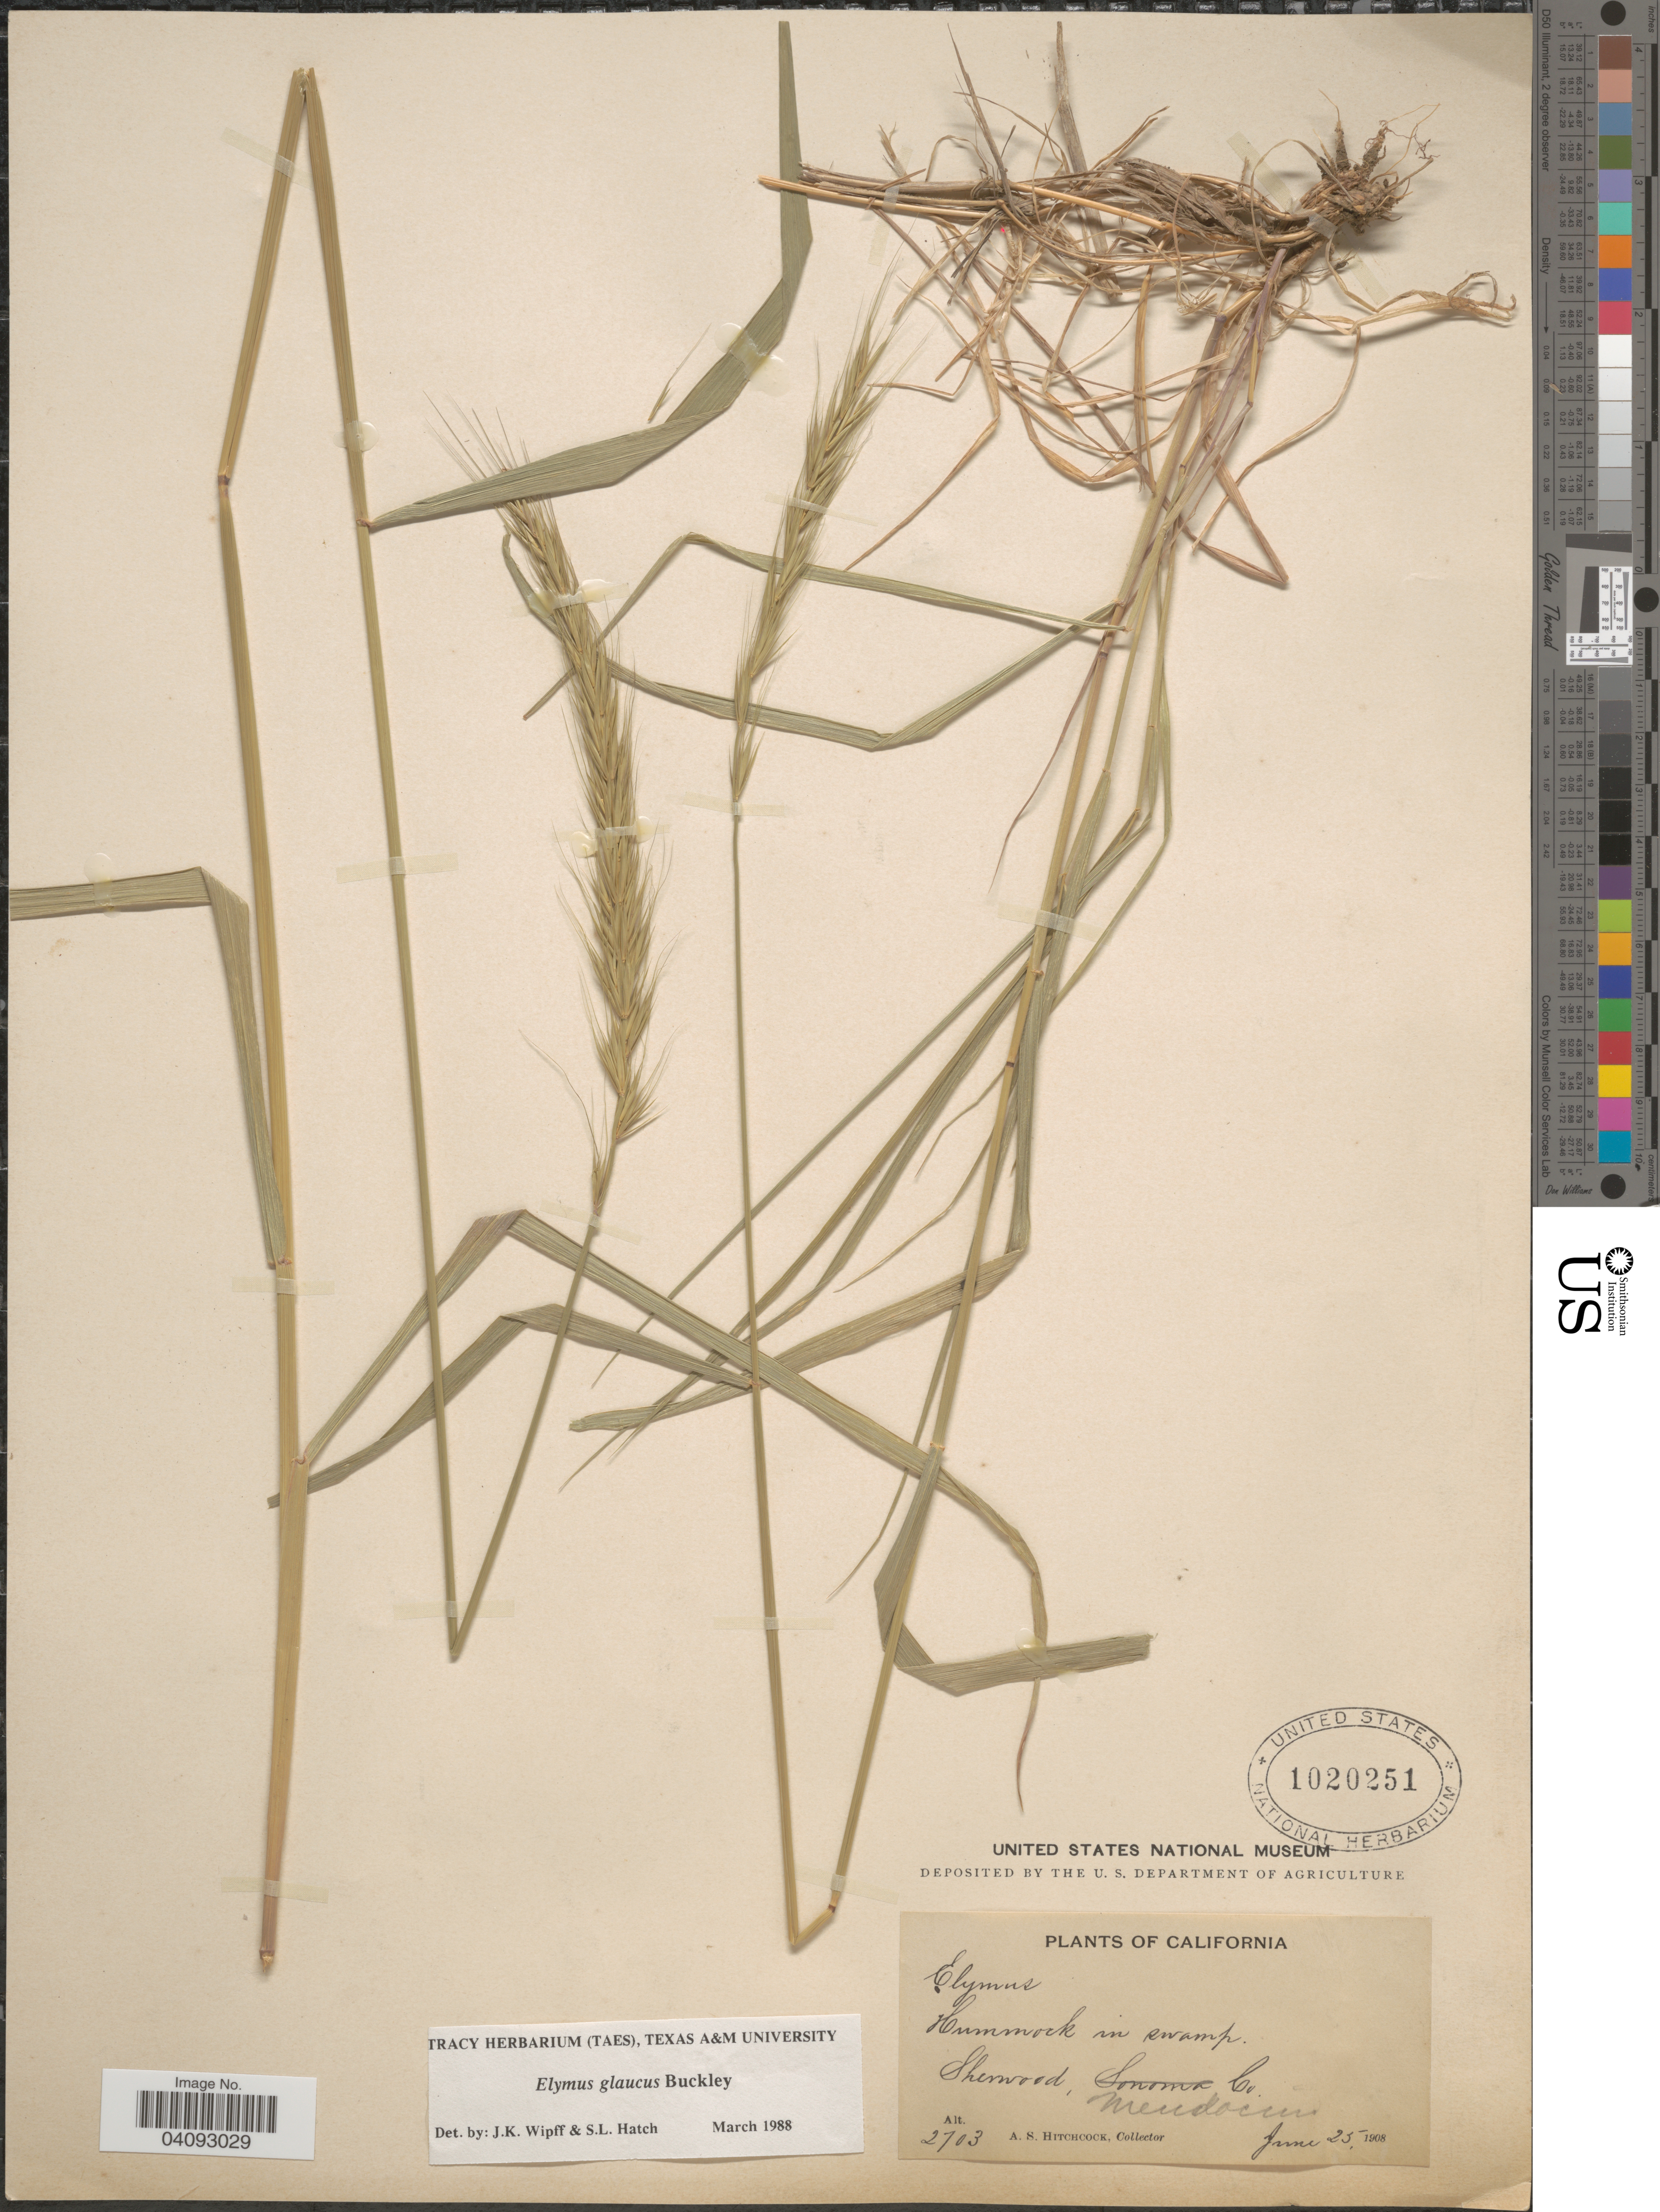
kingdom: Plantae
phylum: Tracheophyta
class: Liliopsida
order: Poales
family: Poaceae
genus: Elymus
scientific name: Elymus glaucus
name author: Buckley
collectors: A. S. Hitchcock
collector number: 2703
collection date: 1908-06-25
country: United States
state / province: California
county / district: Mendocino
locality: Hummock in swamp. Sherwood, Mendocino Co.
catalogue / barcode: US 1020251